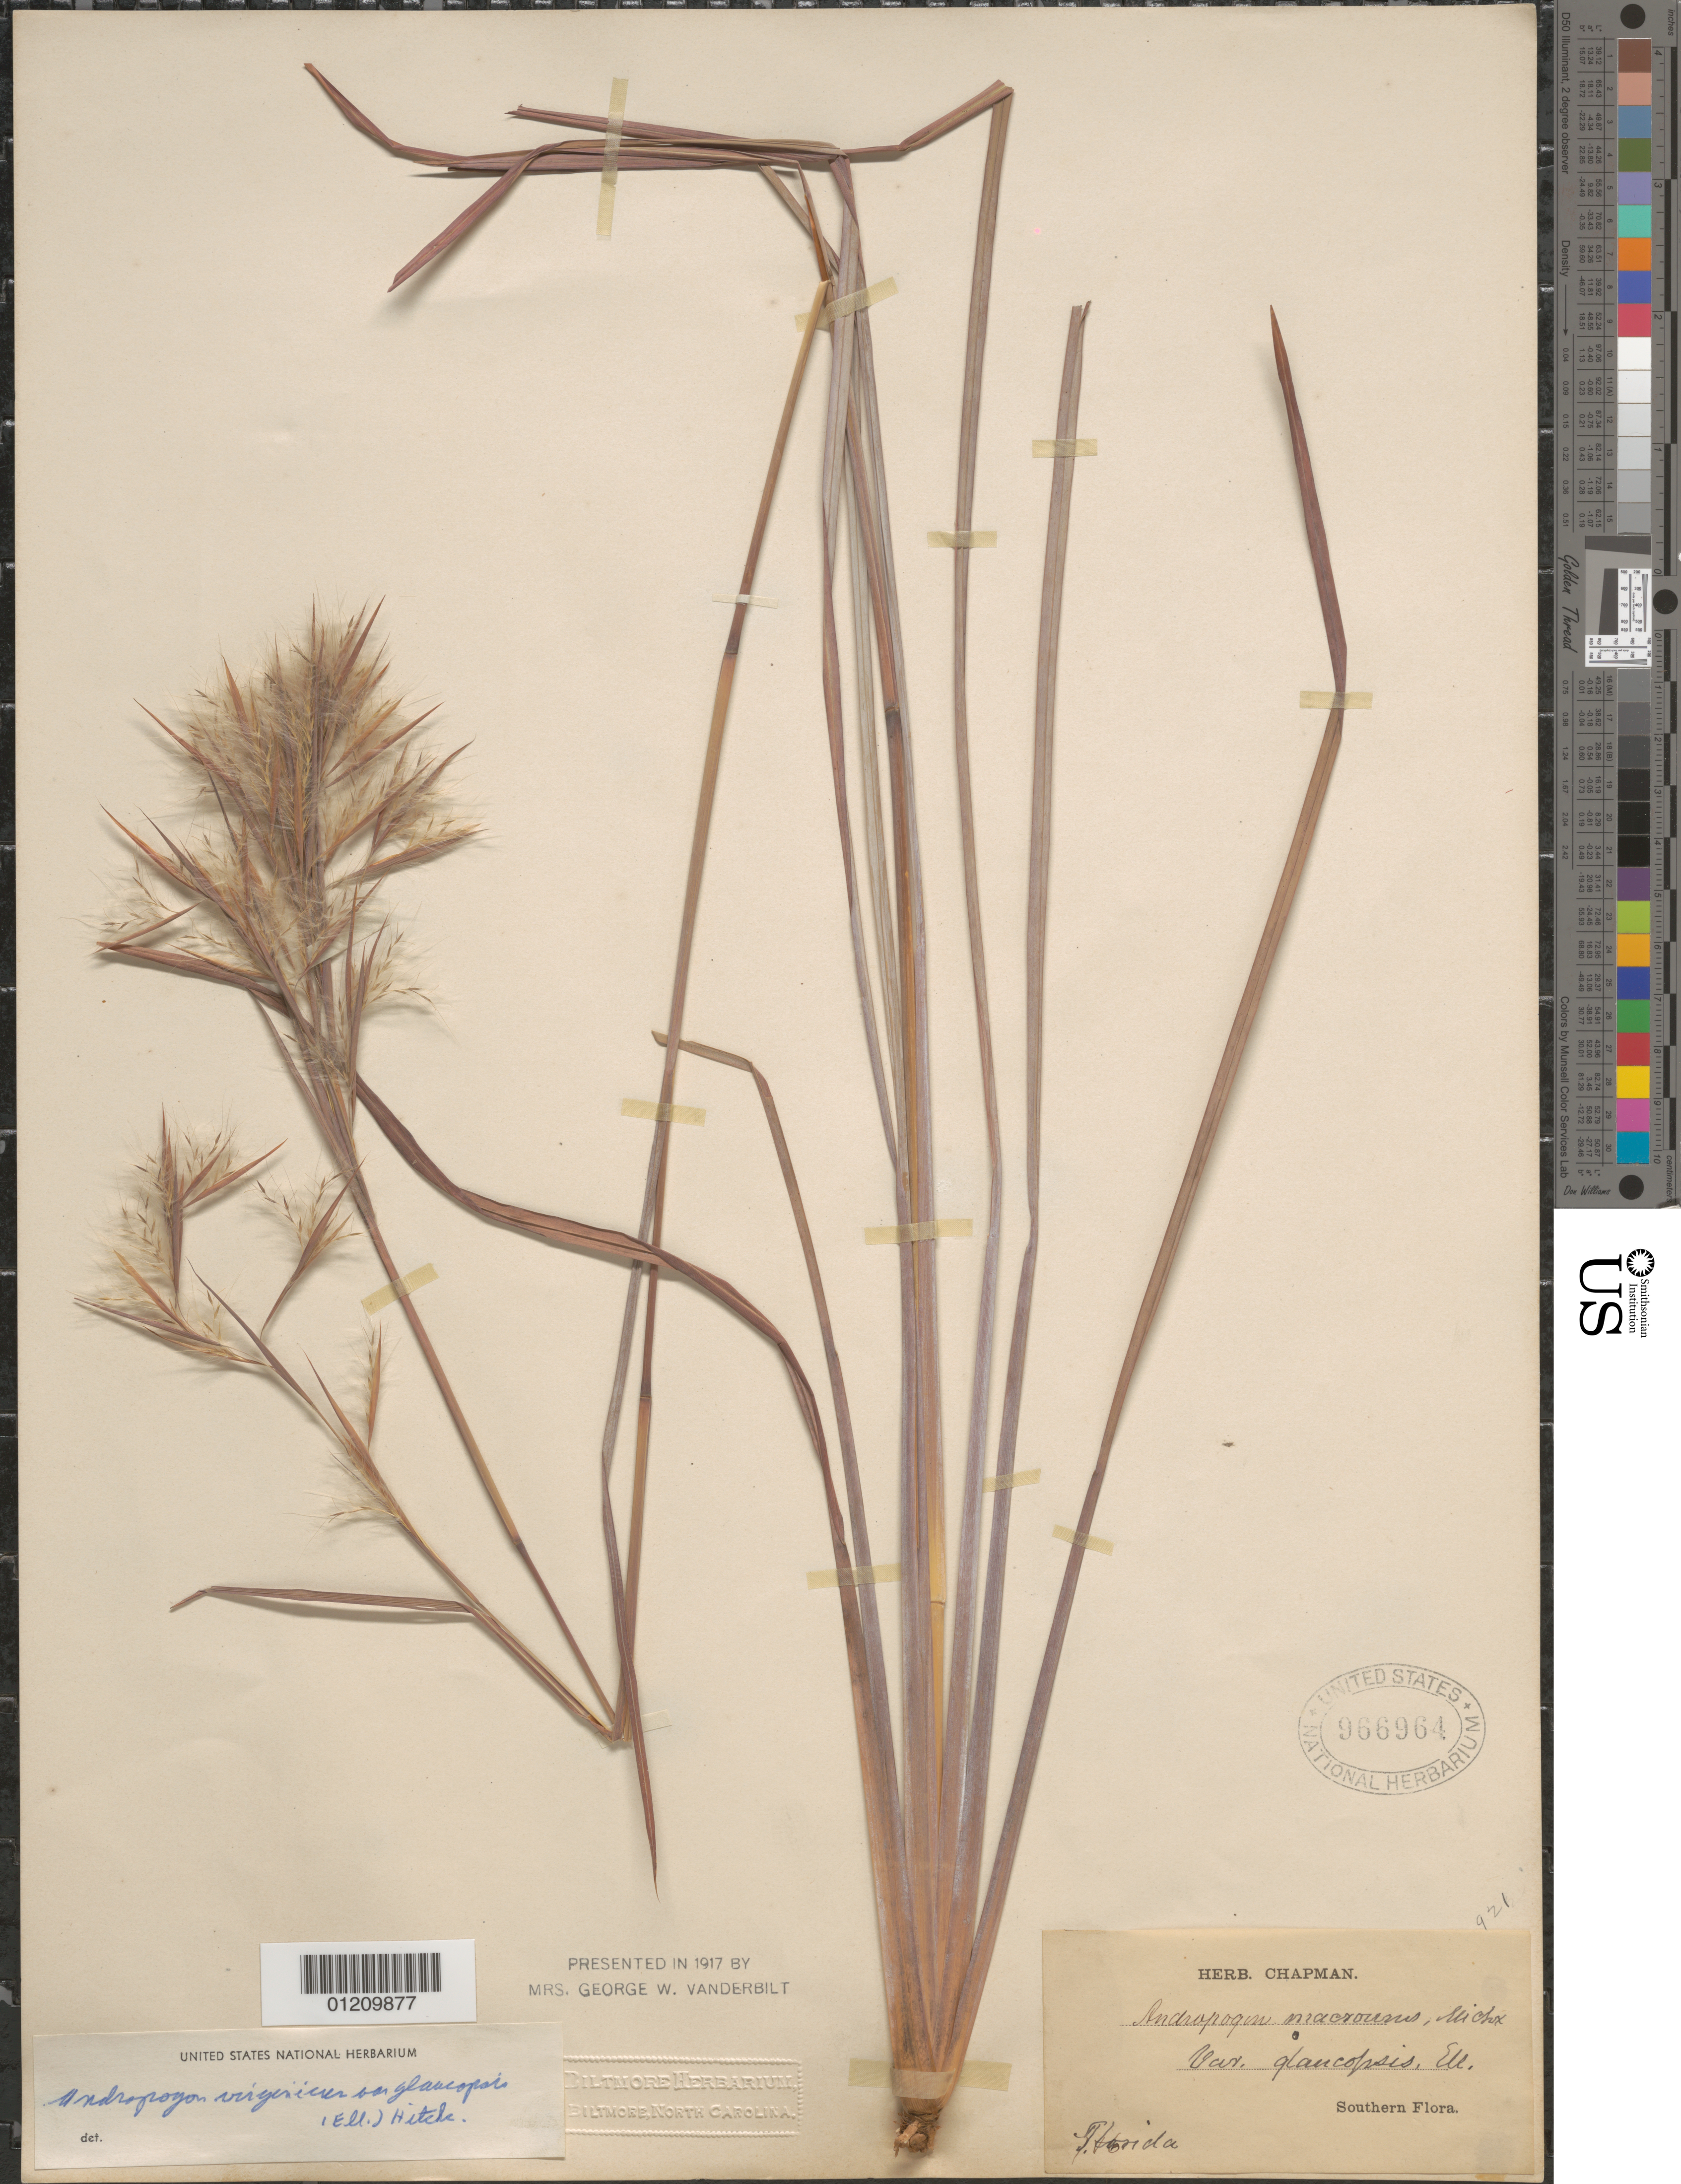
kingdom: Plantae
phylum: Tracheophyta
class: Liliopsida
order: Poales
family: Poaceae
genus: Andropogon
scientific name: Andropogon virginicus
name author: L.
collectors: ex herb. Chapman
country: United States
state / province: Florida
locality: Southern.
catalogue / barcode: US 966964